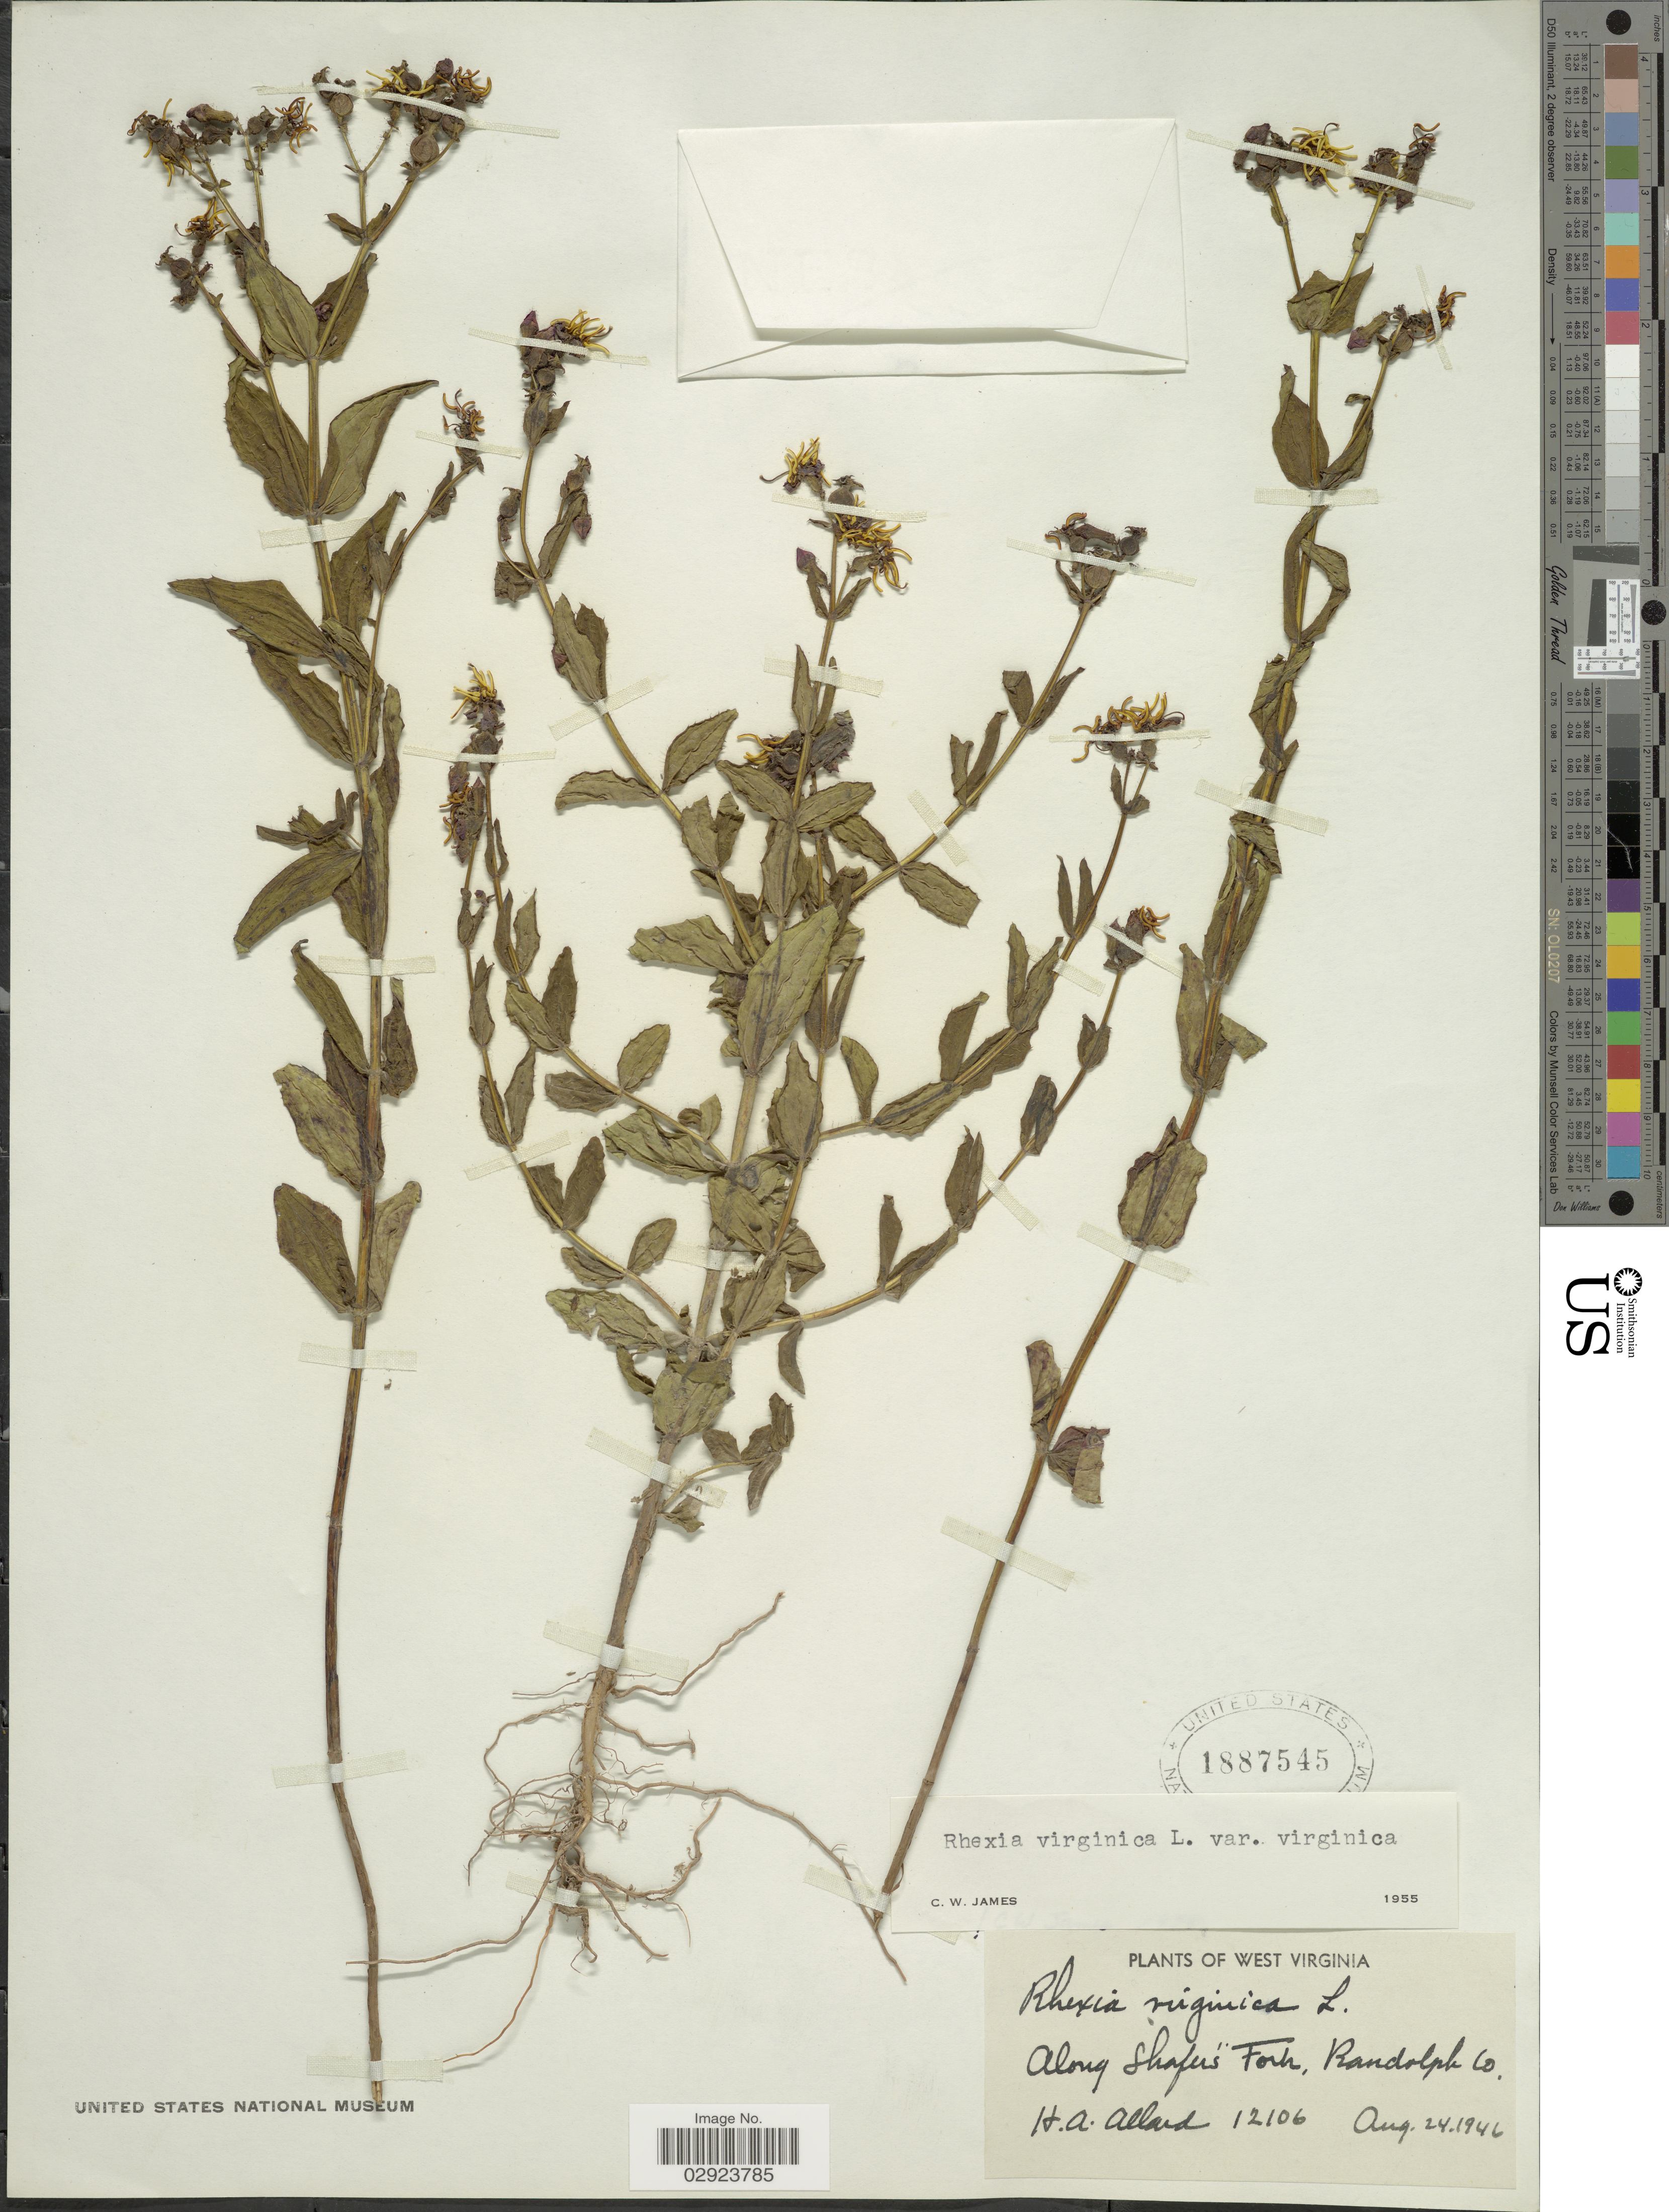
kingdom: Plantae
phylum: Tracheophyta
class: Magnoliopsida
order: Myrtales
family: Melastomataceae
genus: Rhexia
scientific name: Rhexia virginica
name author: L.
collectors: H. A. Allard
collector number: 12106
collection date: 1946-08-24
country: United States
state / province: West Virginia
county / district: Randolph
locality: Along Shafer's Fork, Randolph Co.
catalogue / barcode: US 1887545